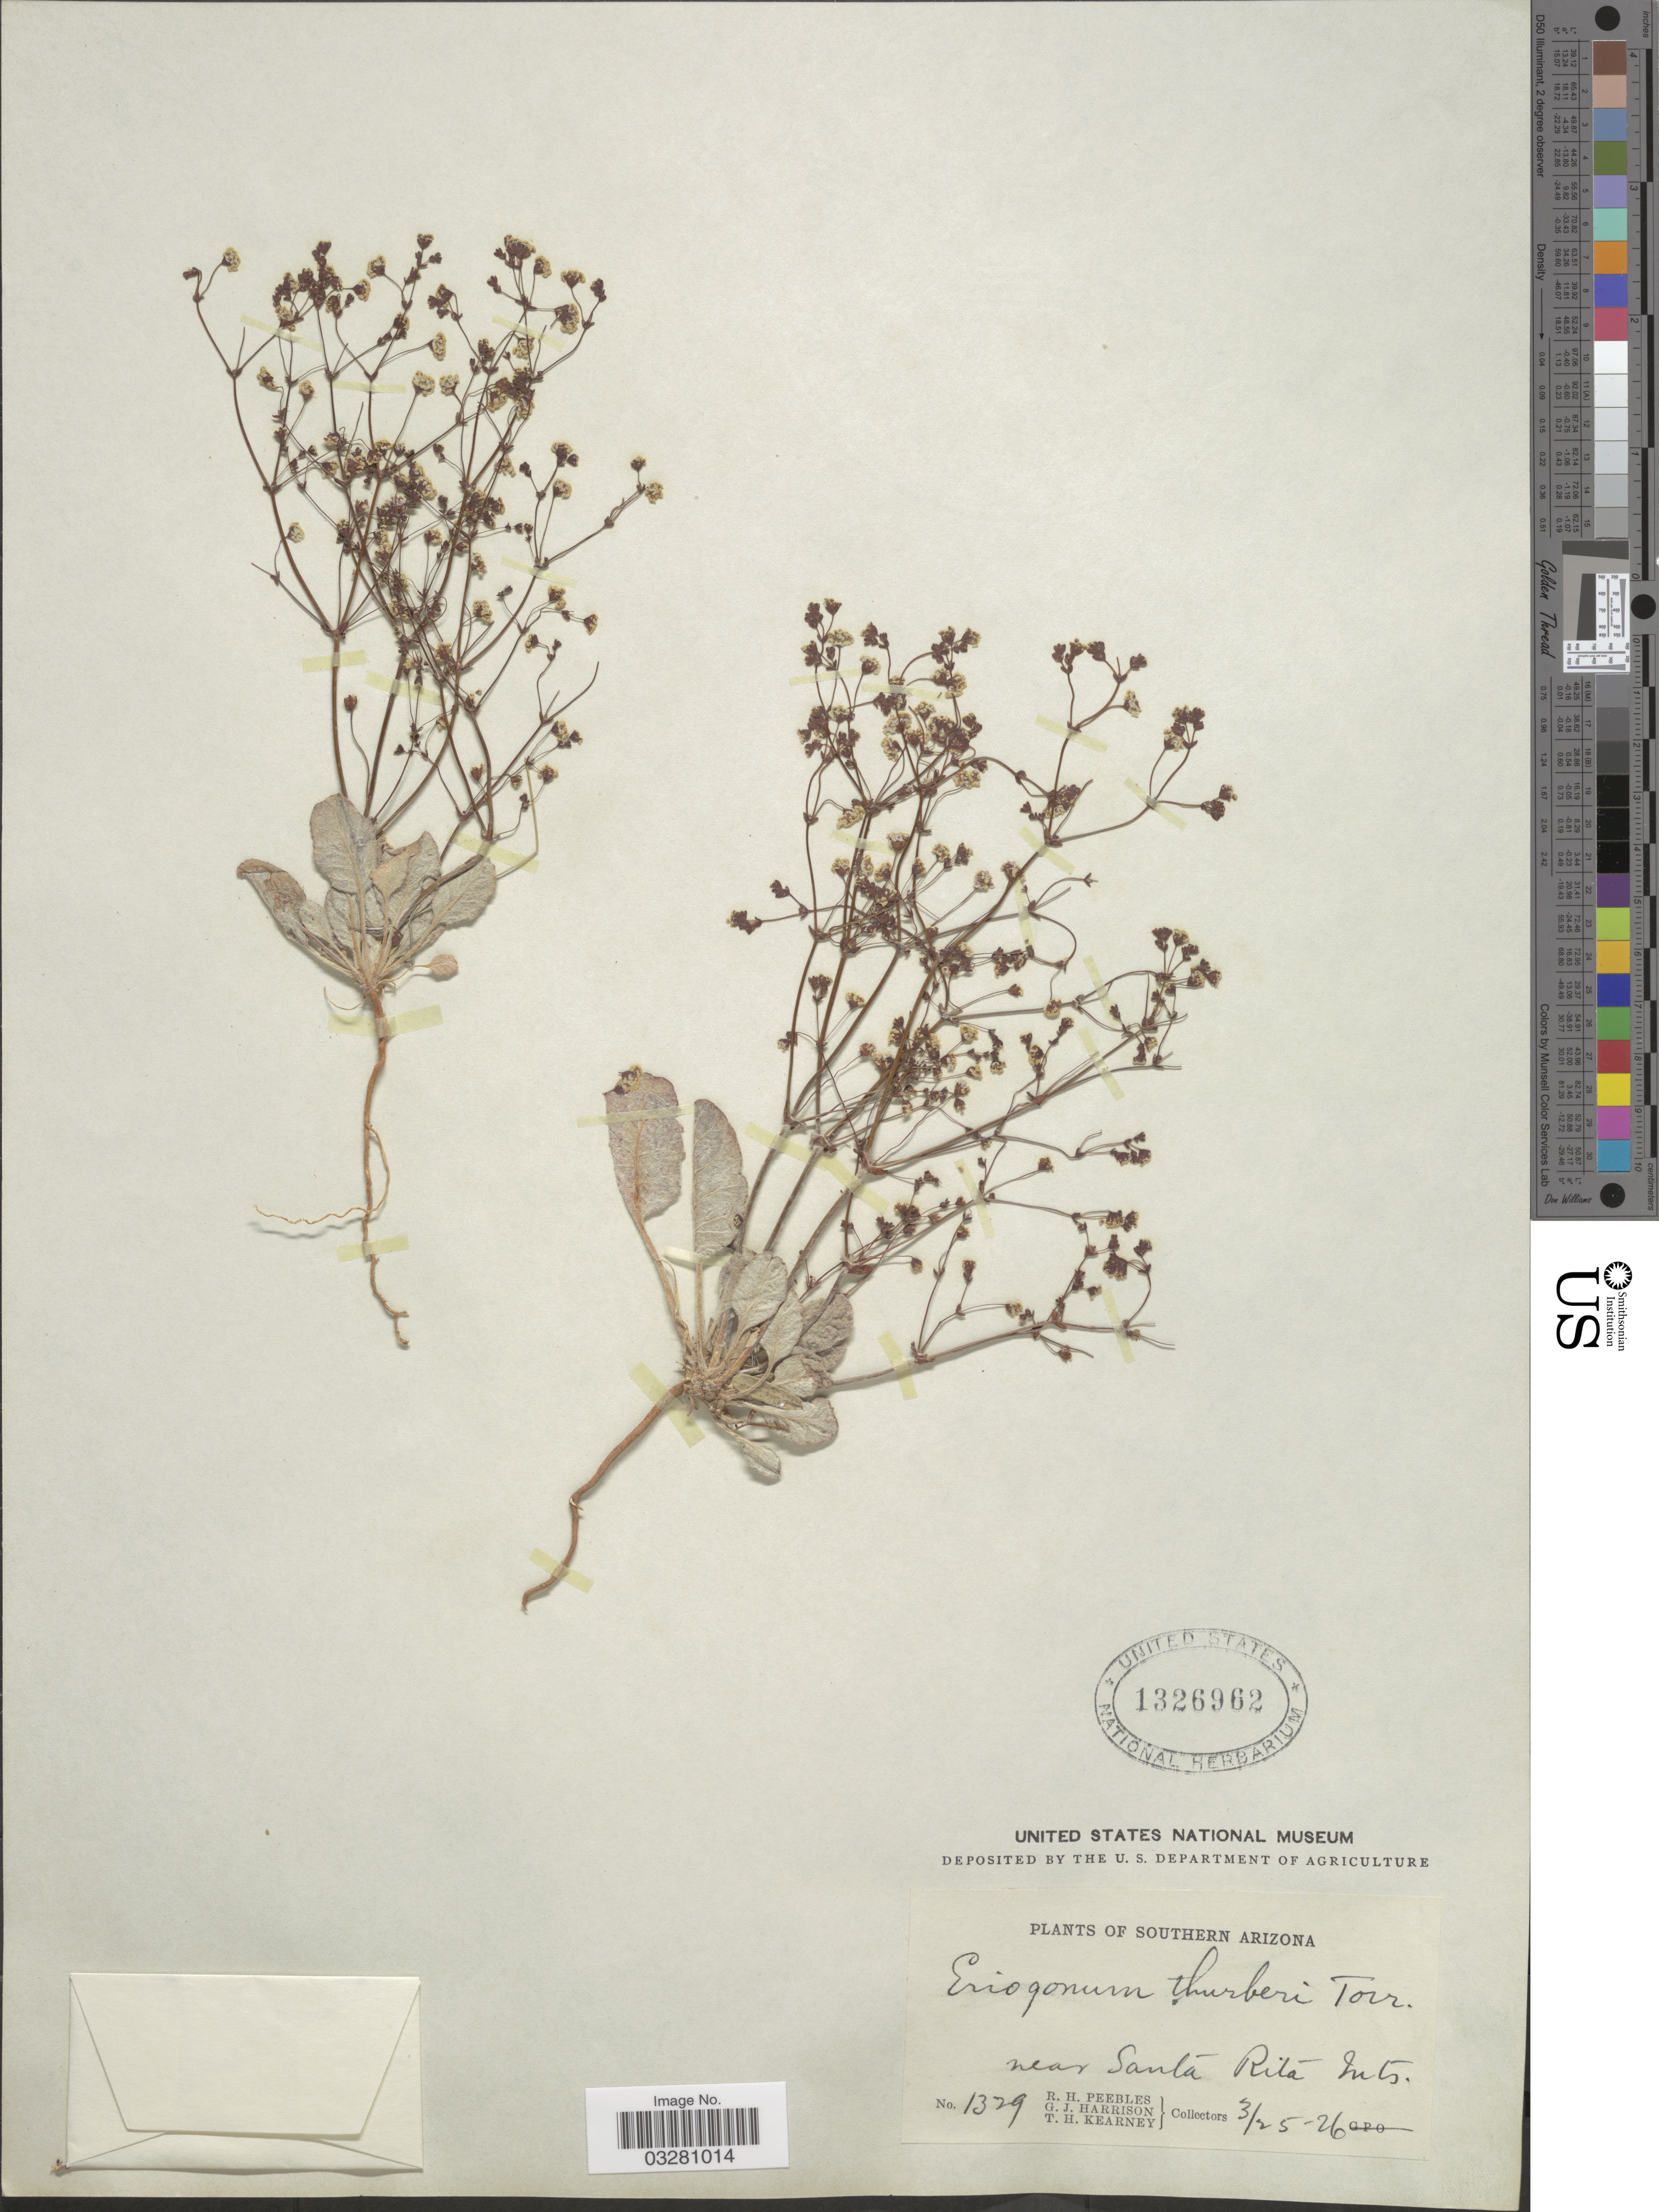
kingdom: Plantae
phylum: Tracheophyta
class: Magnoliopsida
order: Caryophyllales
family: Polygonaceae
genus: Eriogonum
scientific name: Eriogonum thurberi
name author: Torr.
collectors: R. H. Peebles, G. J. Harrison & T. H. Kearney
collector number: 1329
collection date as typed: Transcribed d/m/y: 25/3/26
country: United States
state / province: Arizona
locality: Southern Arizona. Near Santa Rita Mts.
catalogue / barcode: US 1326962